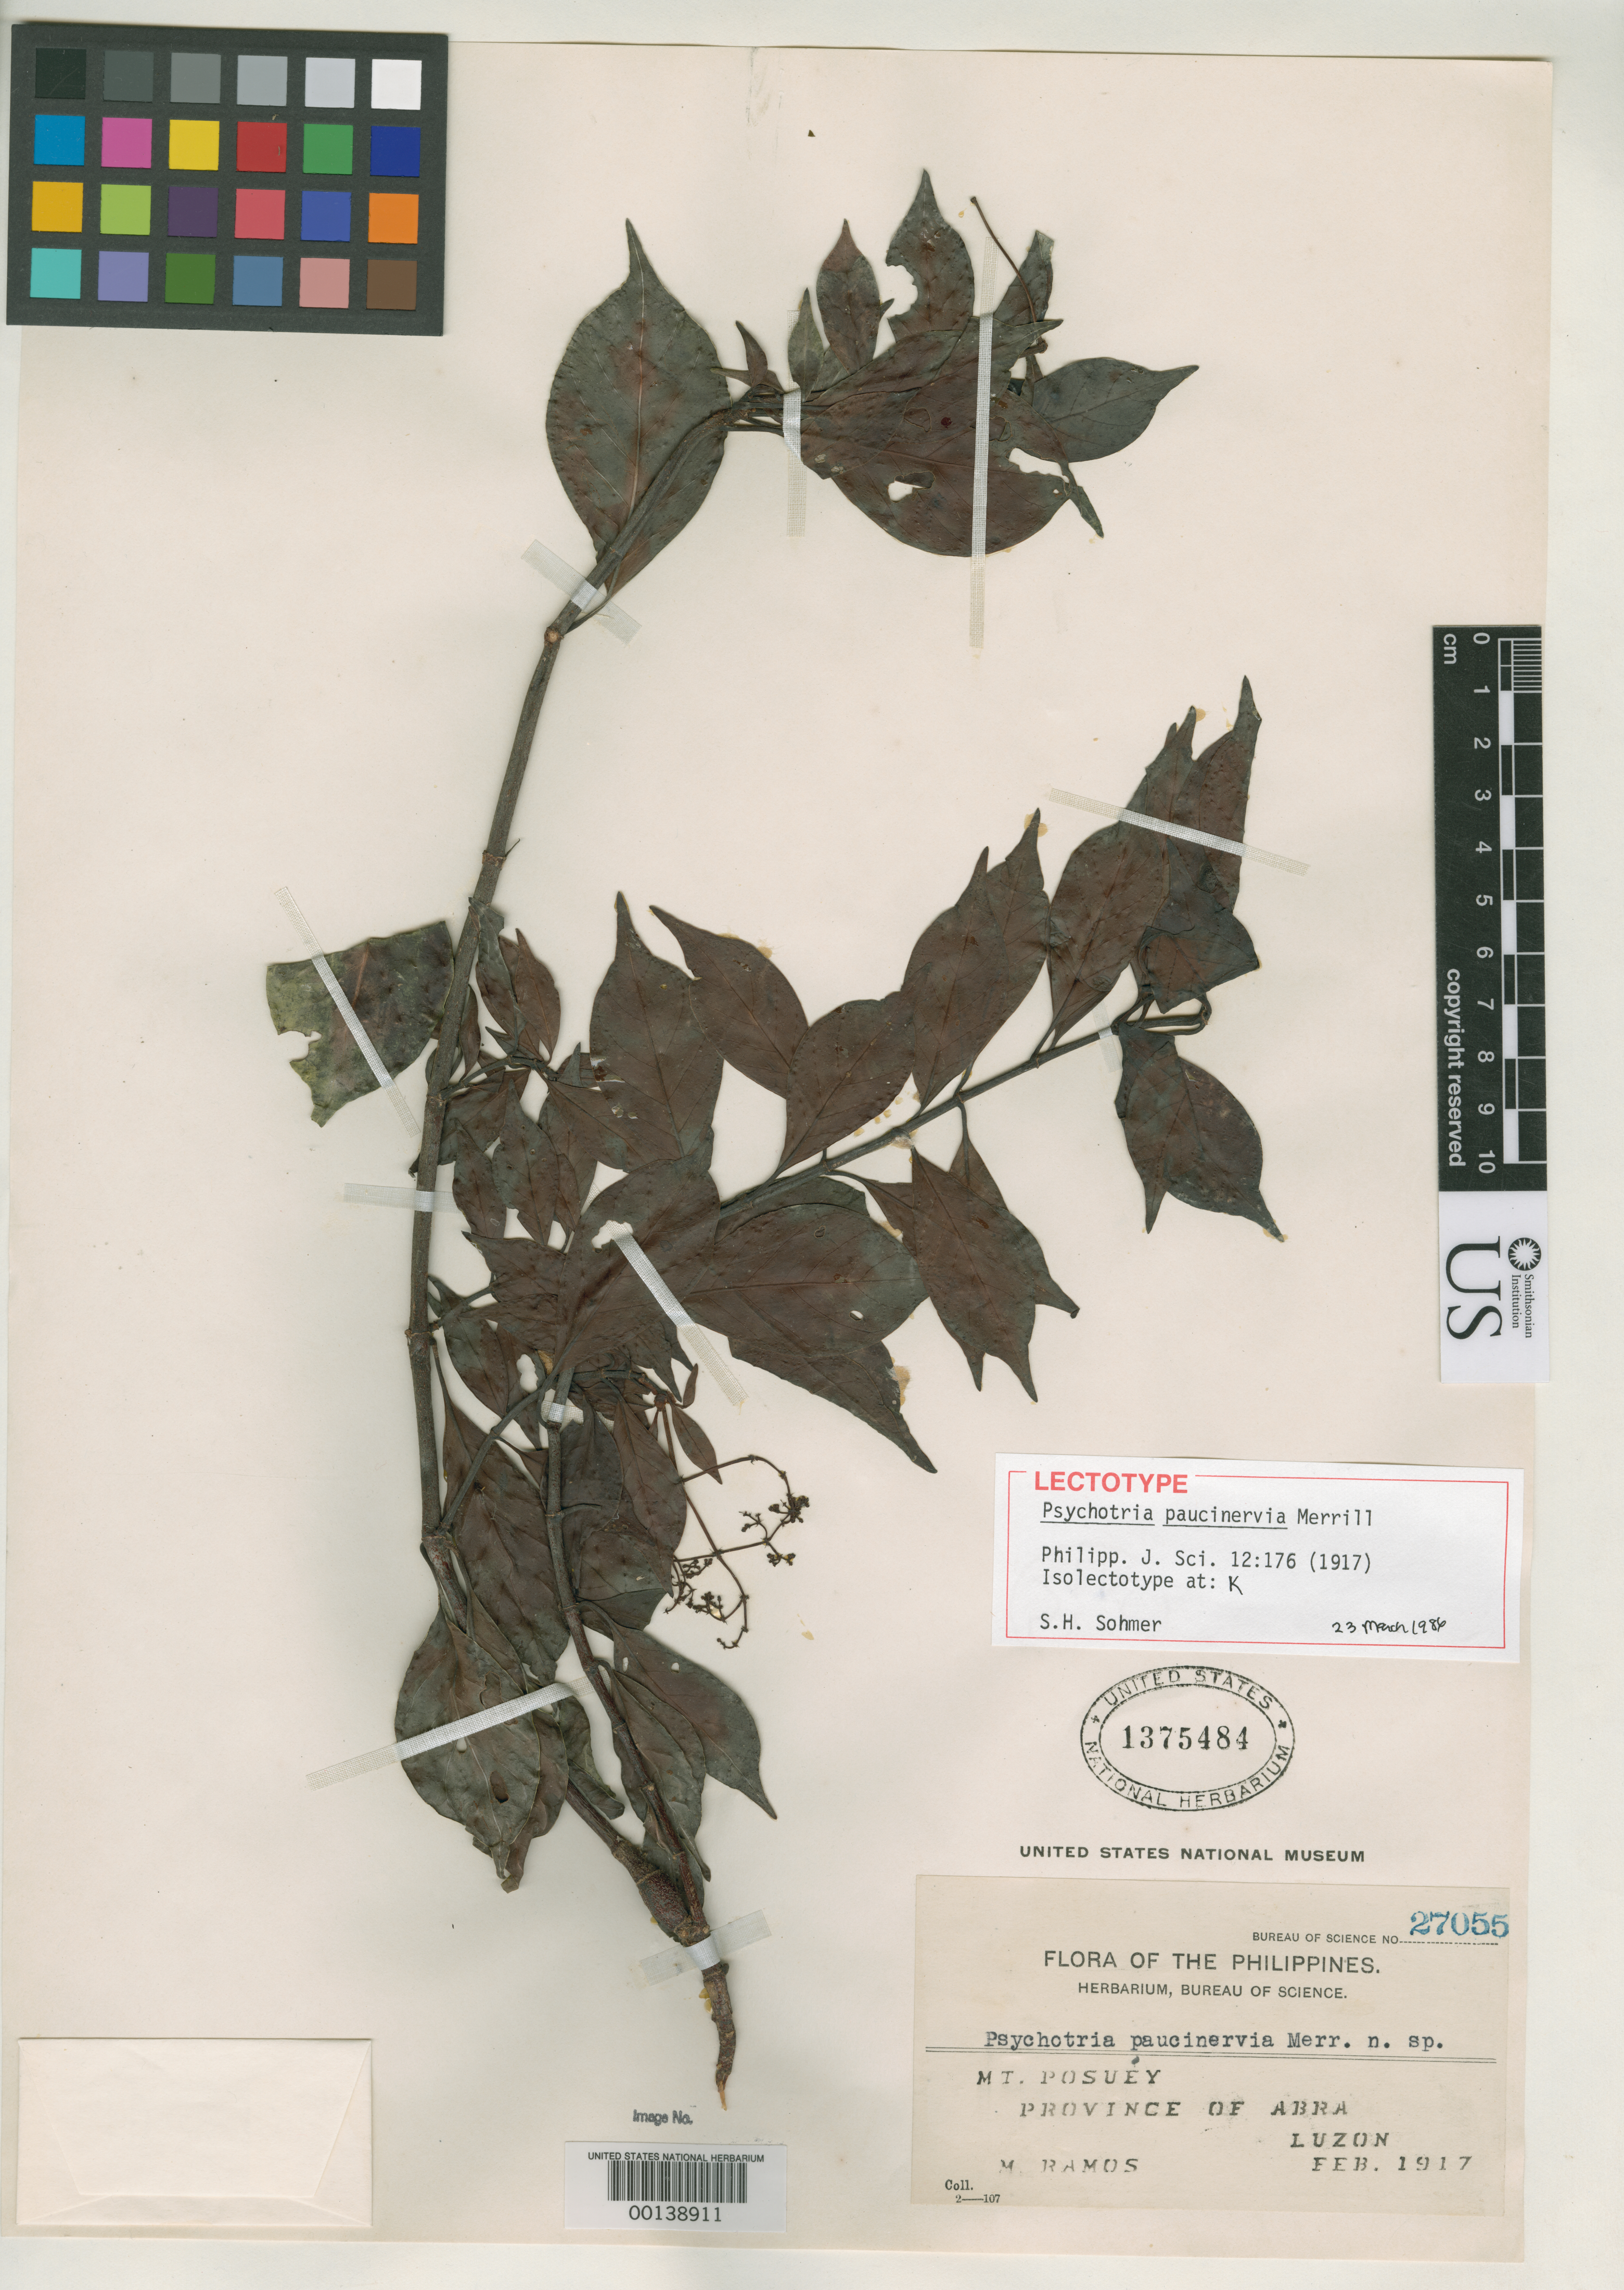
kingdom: Plantae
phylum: Tracheophyta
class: Magnoliopsida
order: Gentianales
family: Rubiaceae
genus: Psychotria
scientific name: Psychotria paucinervia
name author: Merr.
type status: Isotype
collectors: M. Ramos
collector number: Bur. Sci. 27055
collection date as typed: Feb 1917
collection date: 1917-02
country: Philippines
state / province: Cordillera (Administrative Region)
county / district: Abra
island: Luzon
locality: Mt. Posuey.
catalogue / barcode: US 1375484